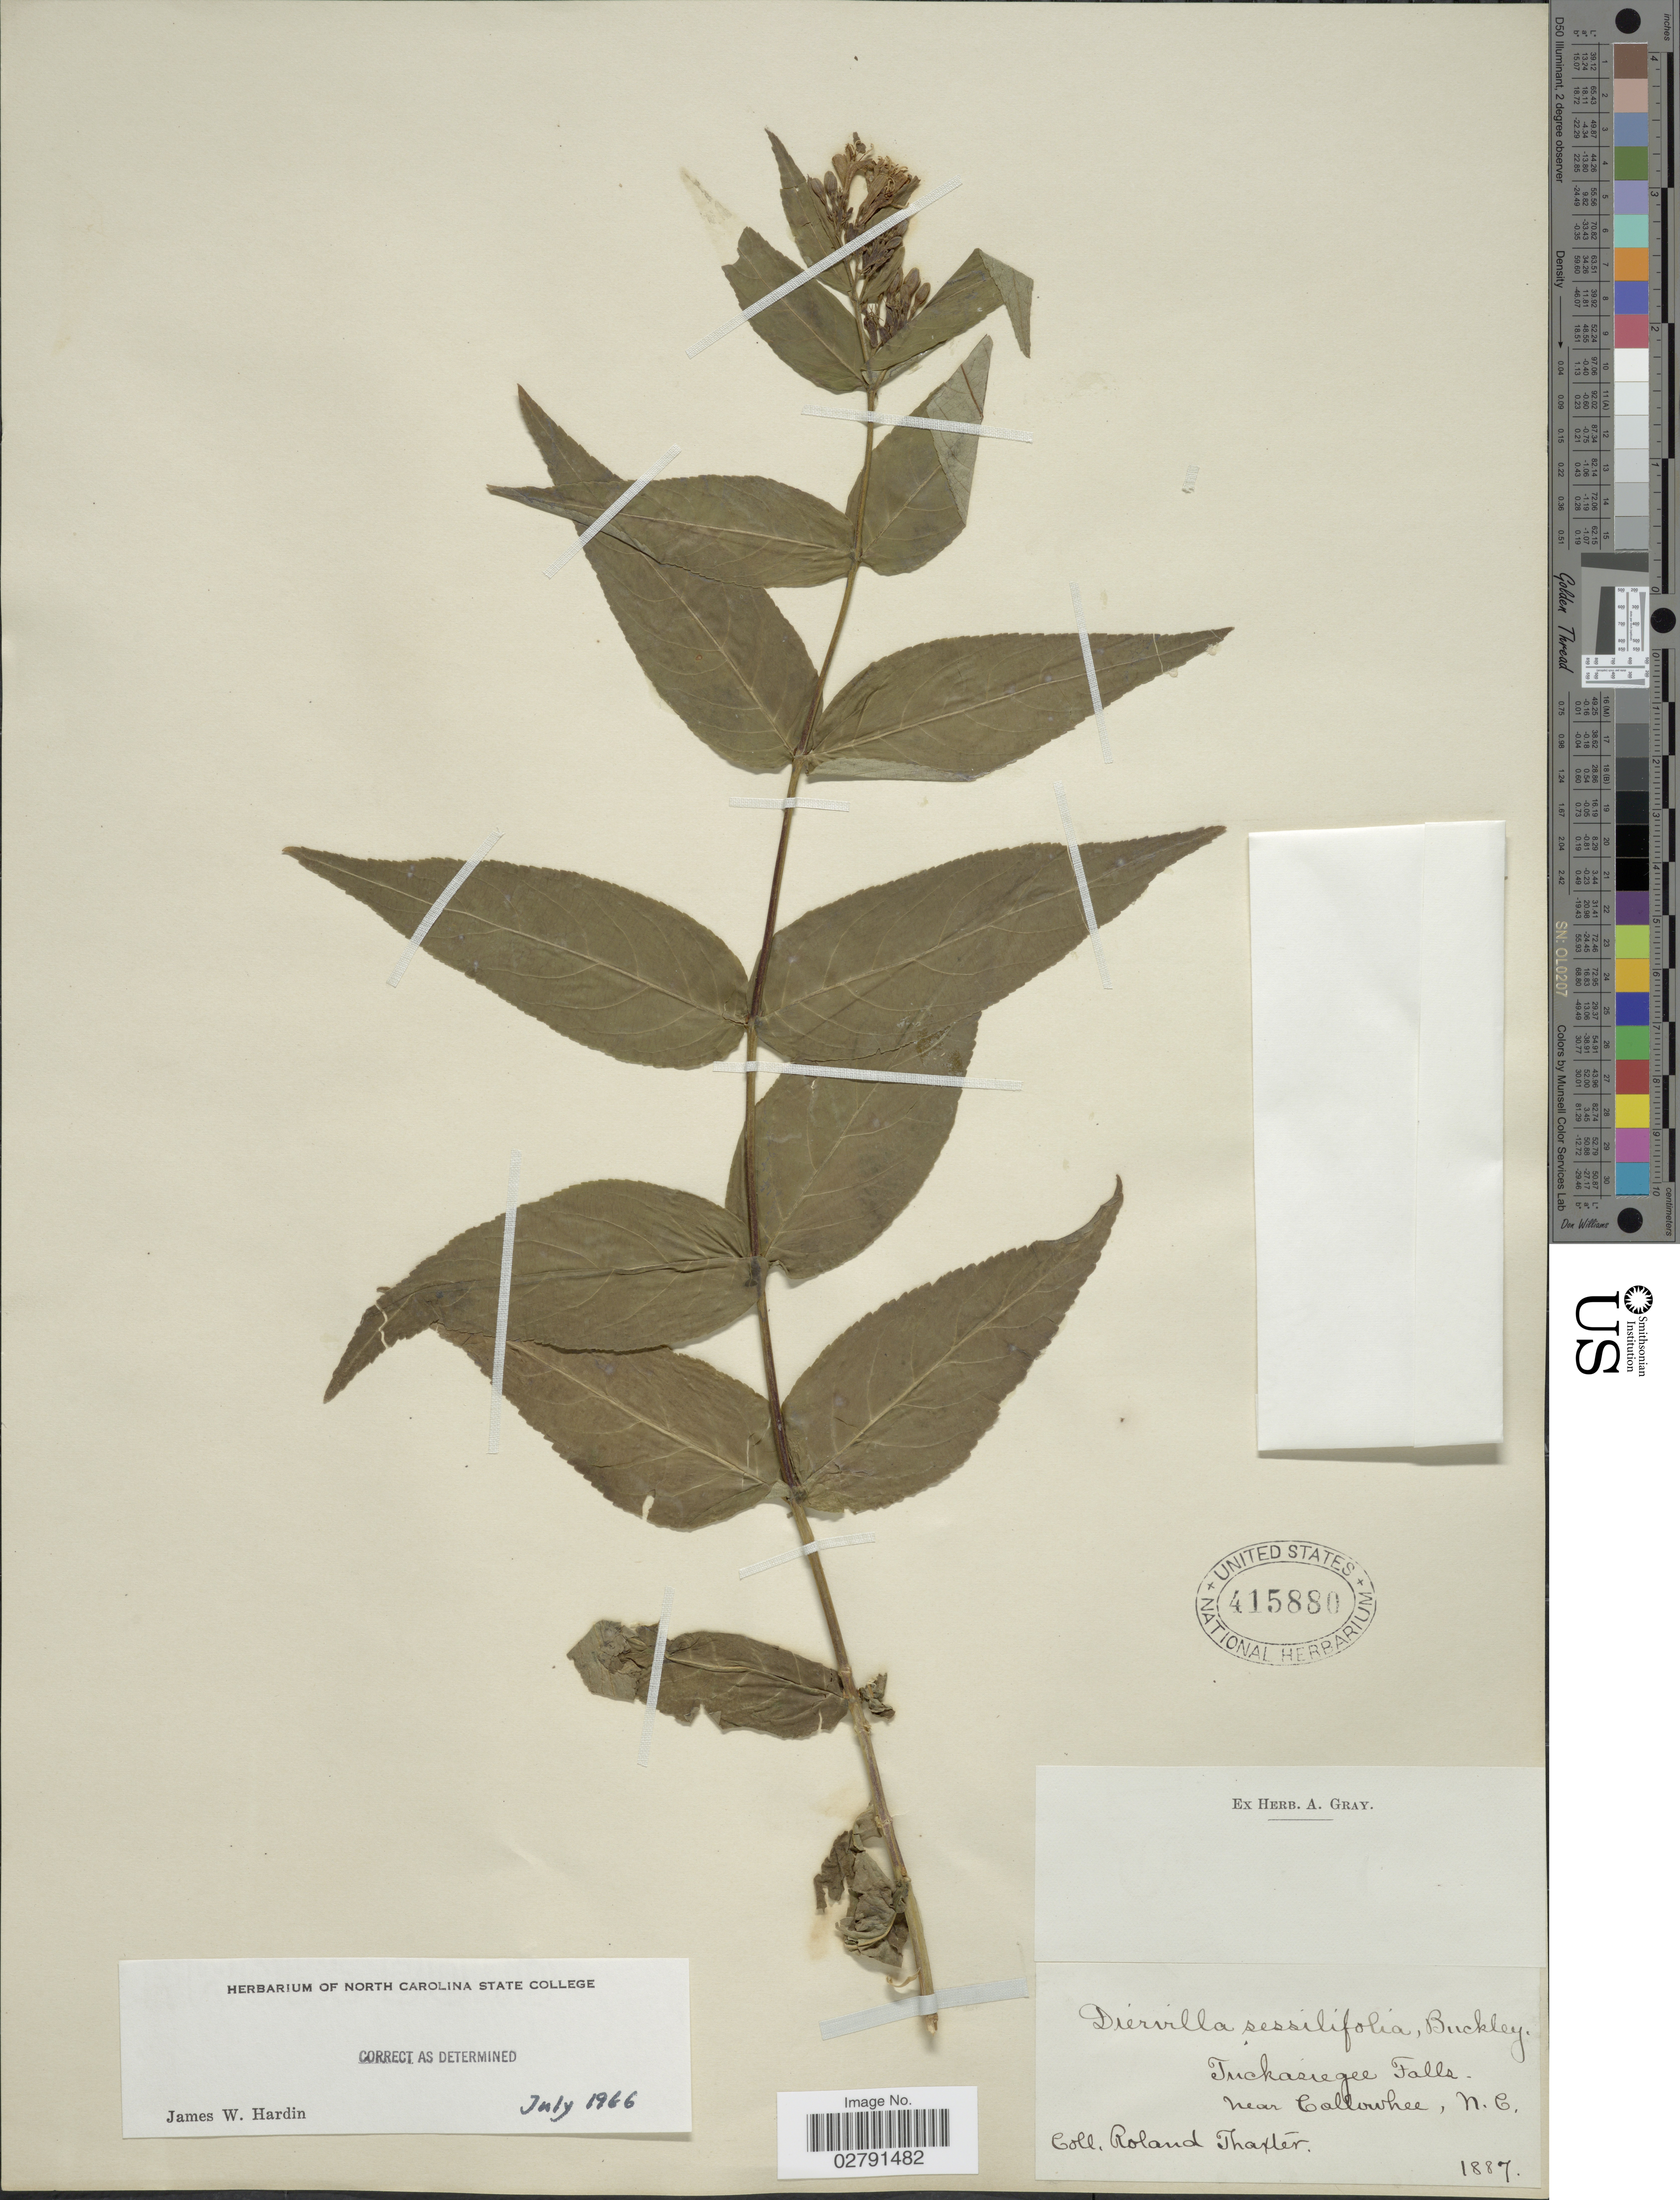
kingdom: Plantae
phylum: Tracheophyta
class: Magnoliopsida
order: Dipsacales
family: Caprifoliaceae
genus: Diervilla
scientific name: Diervilla sessilifolia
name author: Buckley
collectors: R. Thaxter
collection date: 1887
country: United States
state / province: North Carolina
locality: Tuckasiegee Falls, Near Callowhee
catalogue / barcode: US 415880